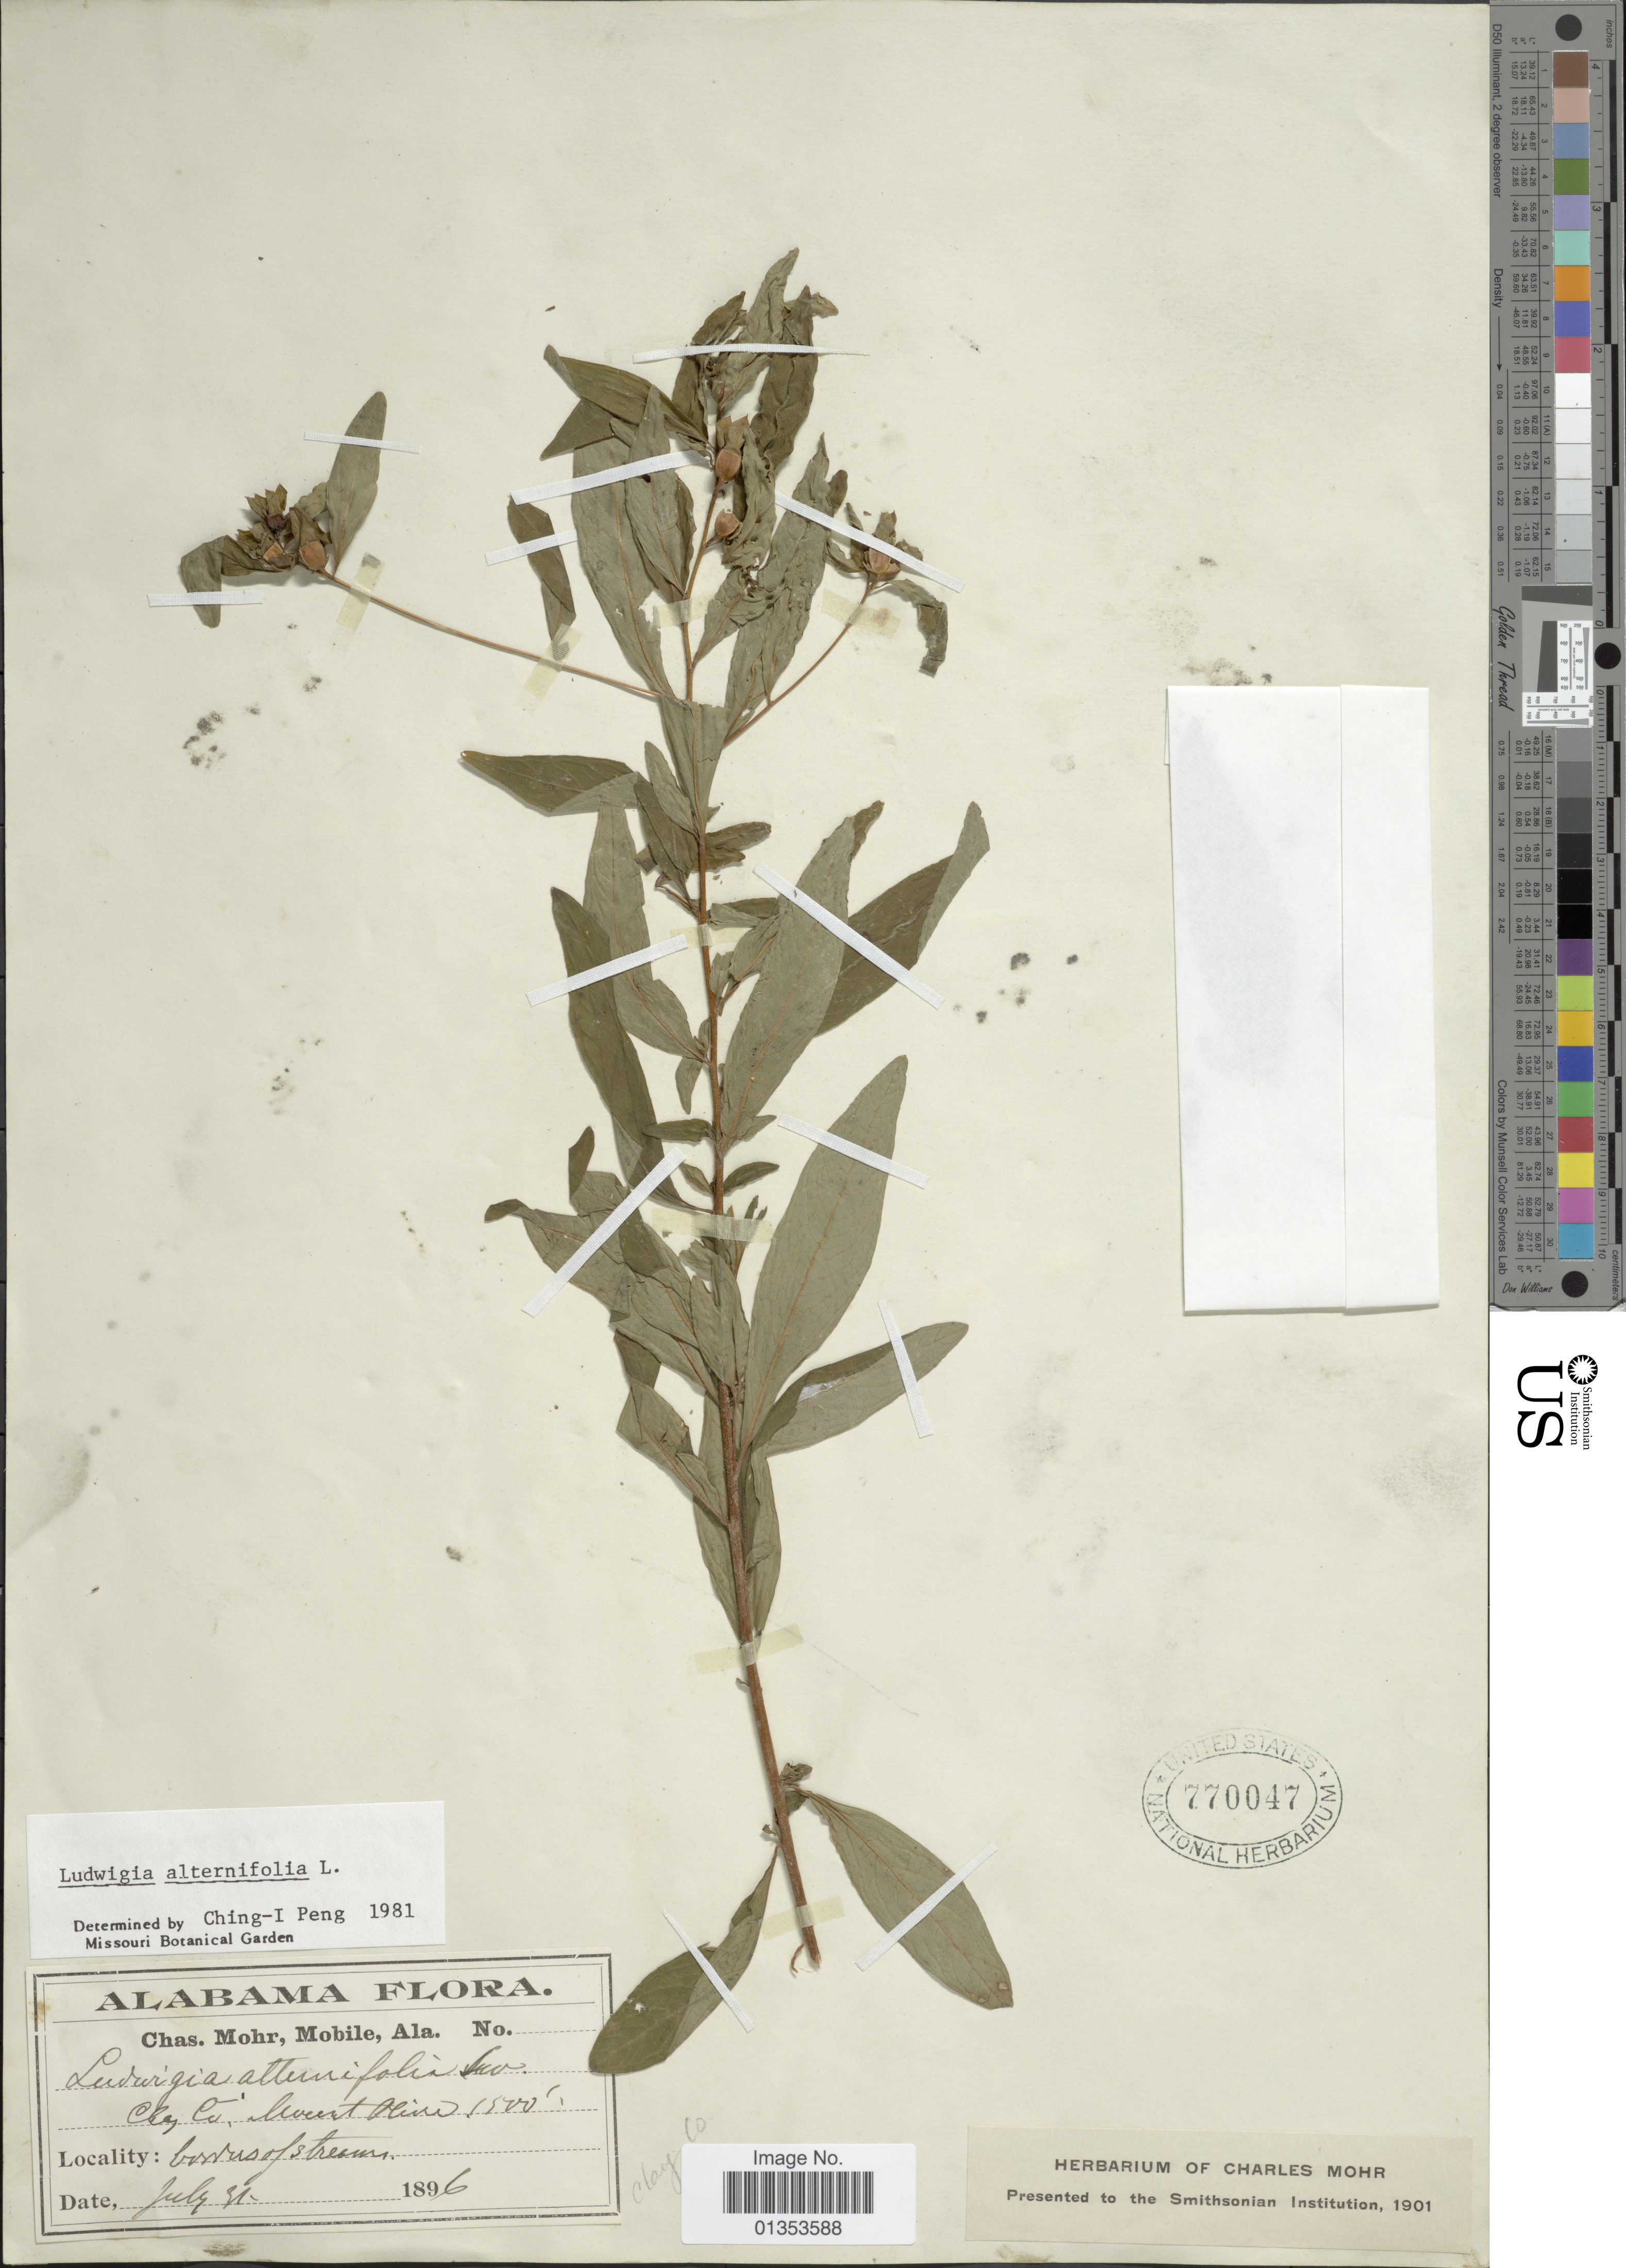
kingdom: Plantae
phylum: Tracheophyta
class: Magnoliopsida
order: Myrtales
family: Onagraceae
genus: Ludwigia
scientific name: Ludwigia alternifolia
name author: L.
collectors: Mohr, C. T. (herbarium)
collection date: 1896-07-31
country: United States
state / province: Alabama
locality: Clay Co., Mount Olive, borders of streams.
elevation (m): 457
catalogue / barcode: US 770047